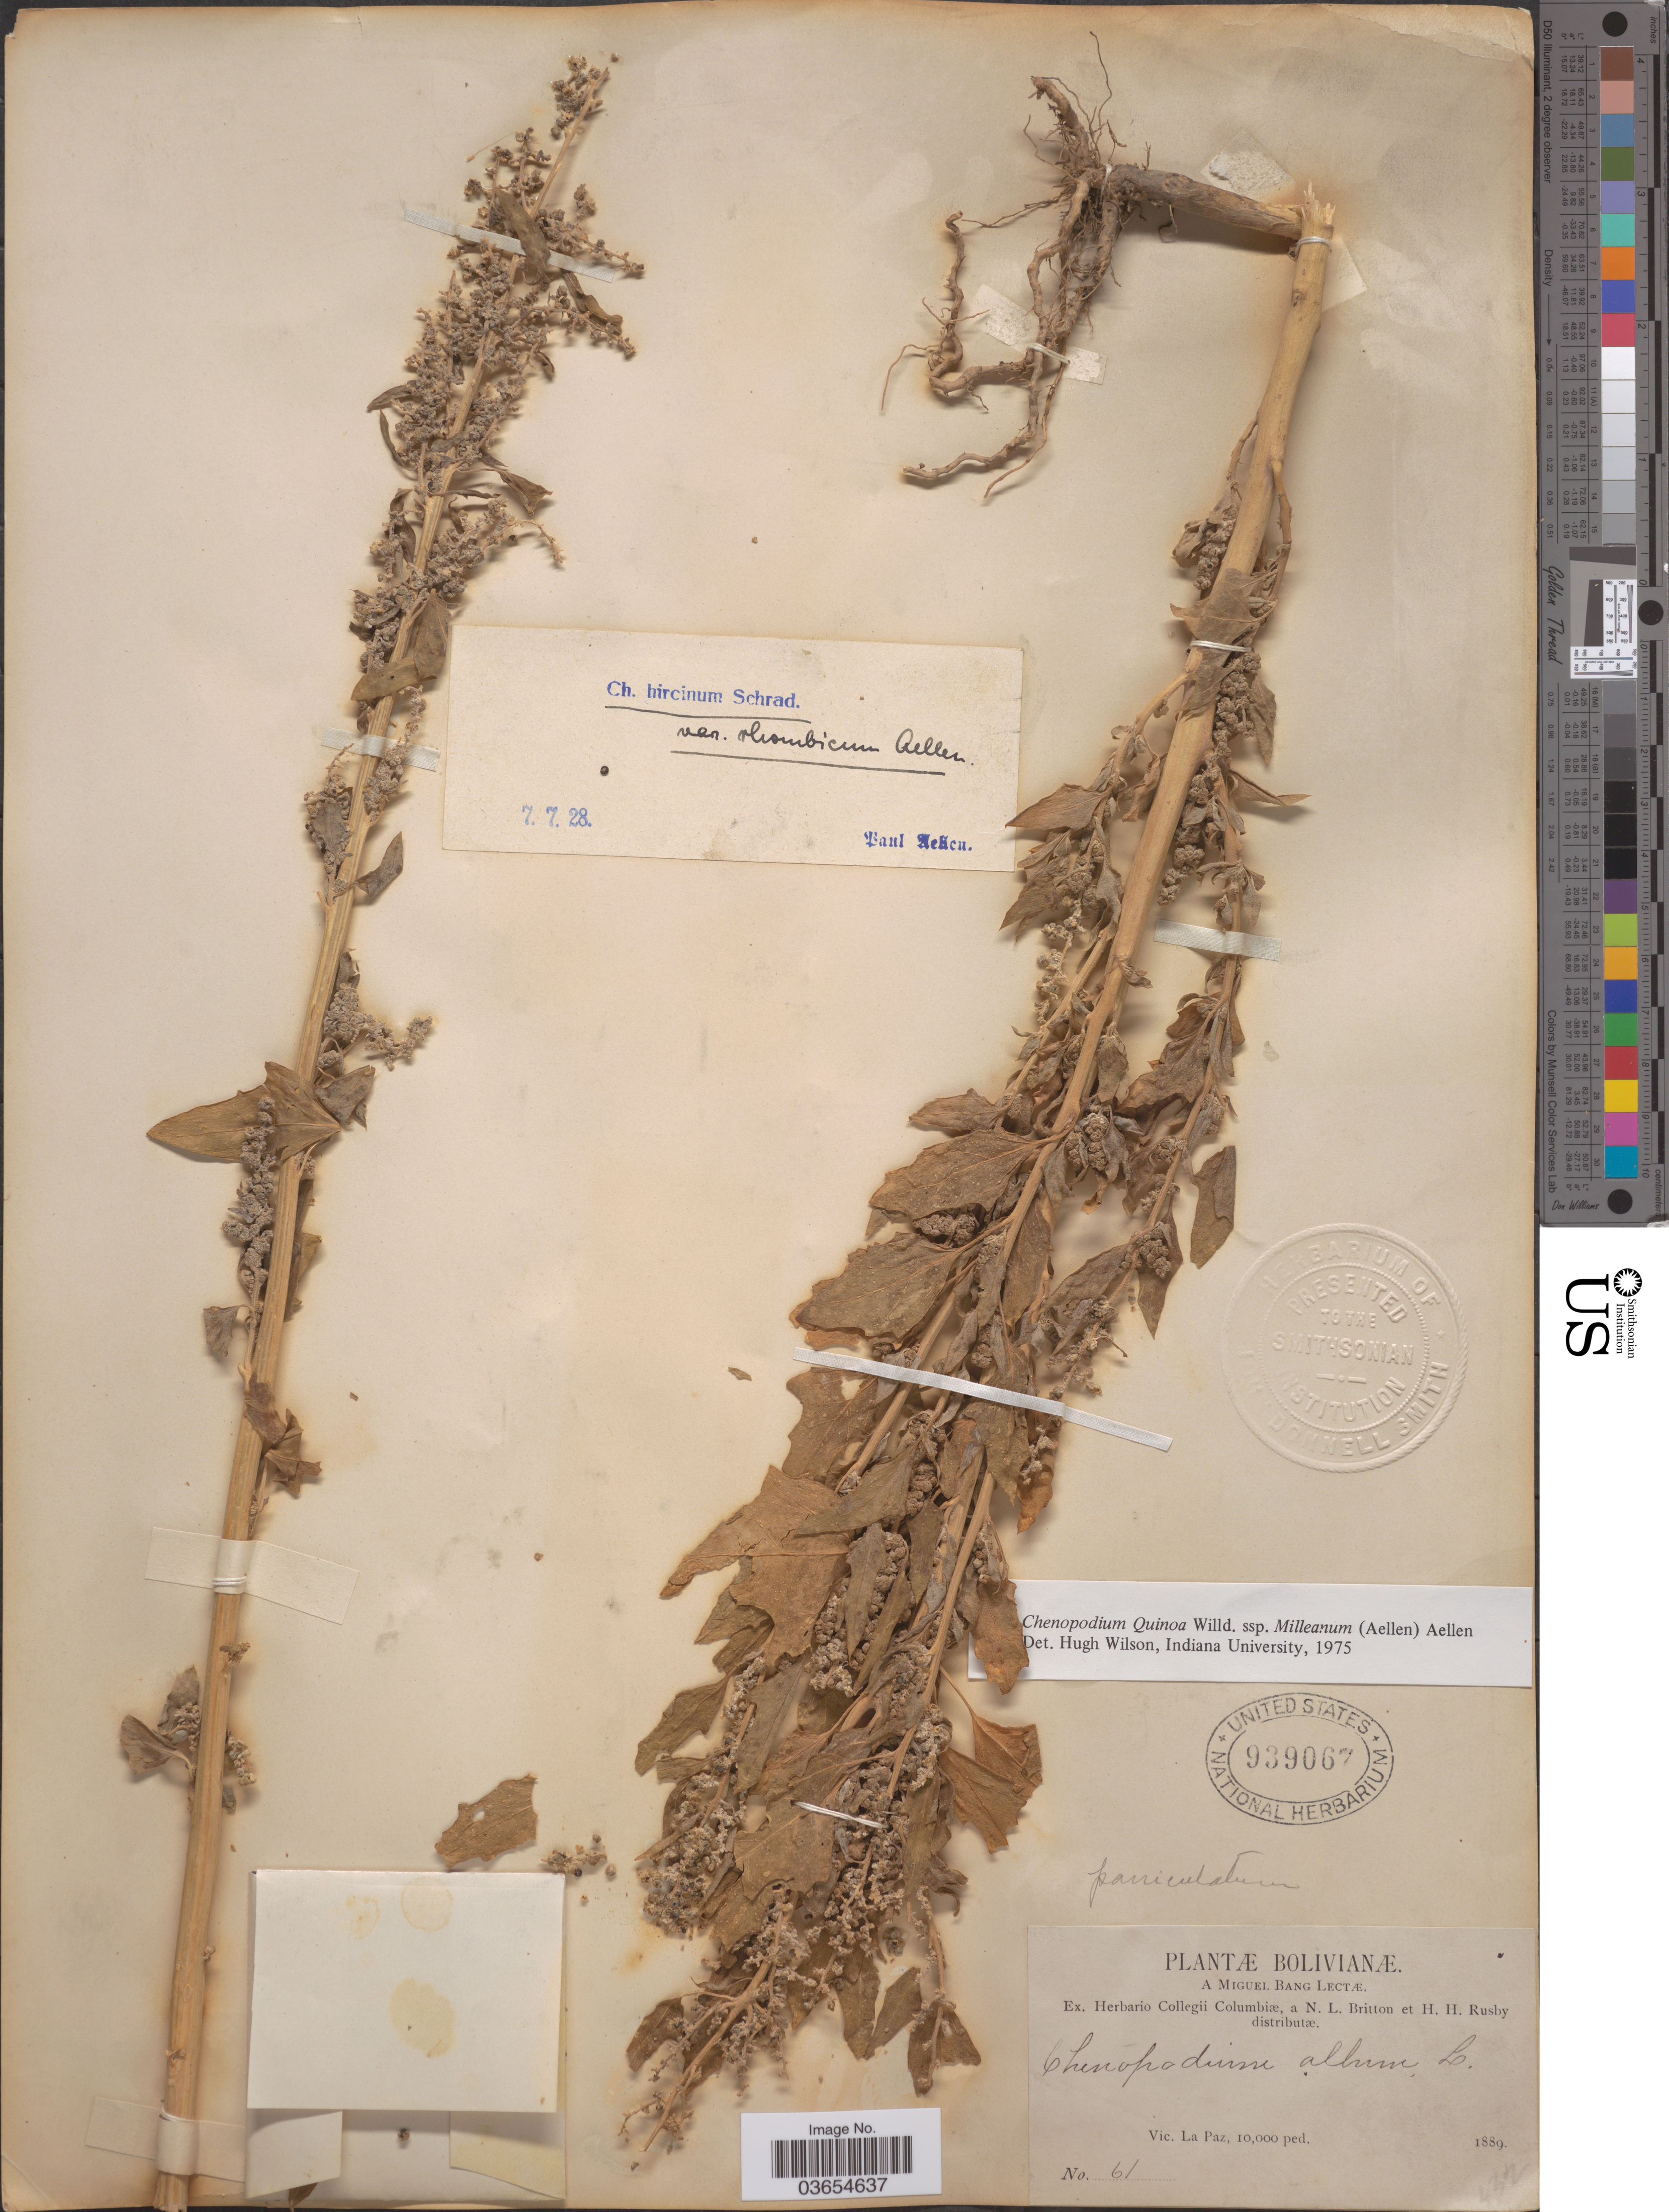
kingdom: Plantae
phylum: Tracheophyta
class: Magnoliopsida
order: Caryophyllales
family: Amaranthaceae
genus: Chenopodium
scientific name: Chenopodium quinoa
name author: Willd.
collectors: M. Bang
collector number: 61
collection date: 1889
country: Bolivia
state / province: La Paz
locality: Vic. La Paz.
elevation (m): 3048